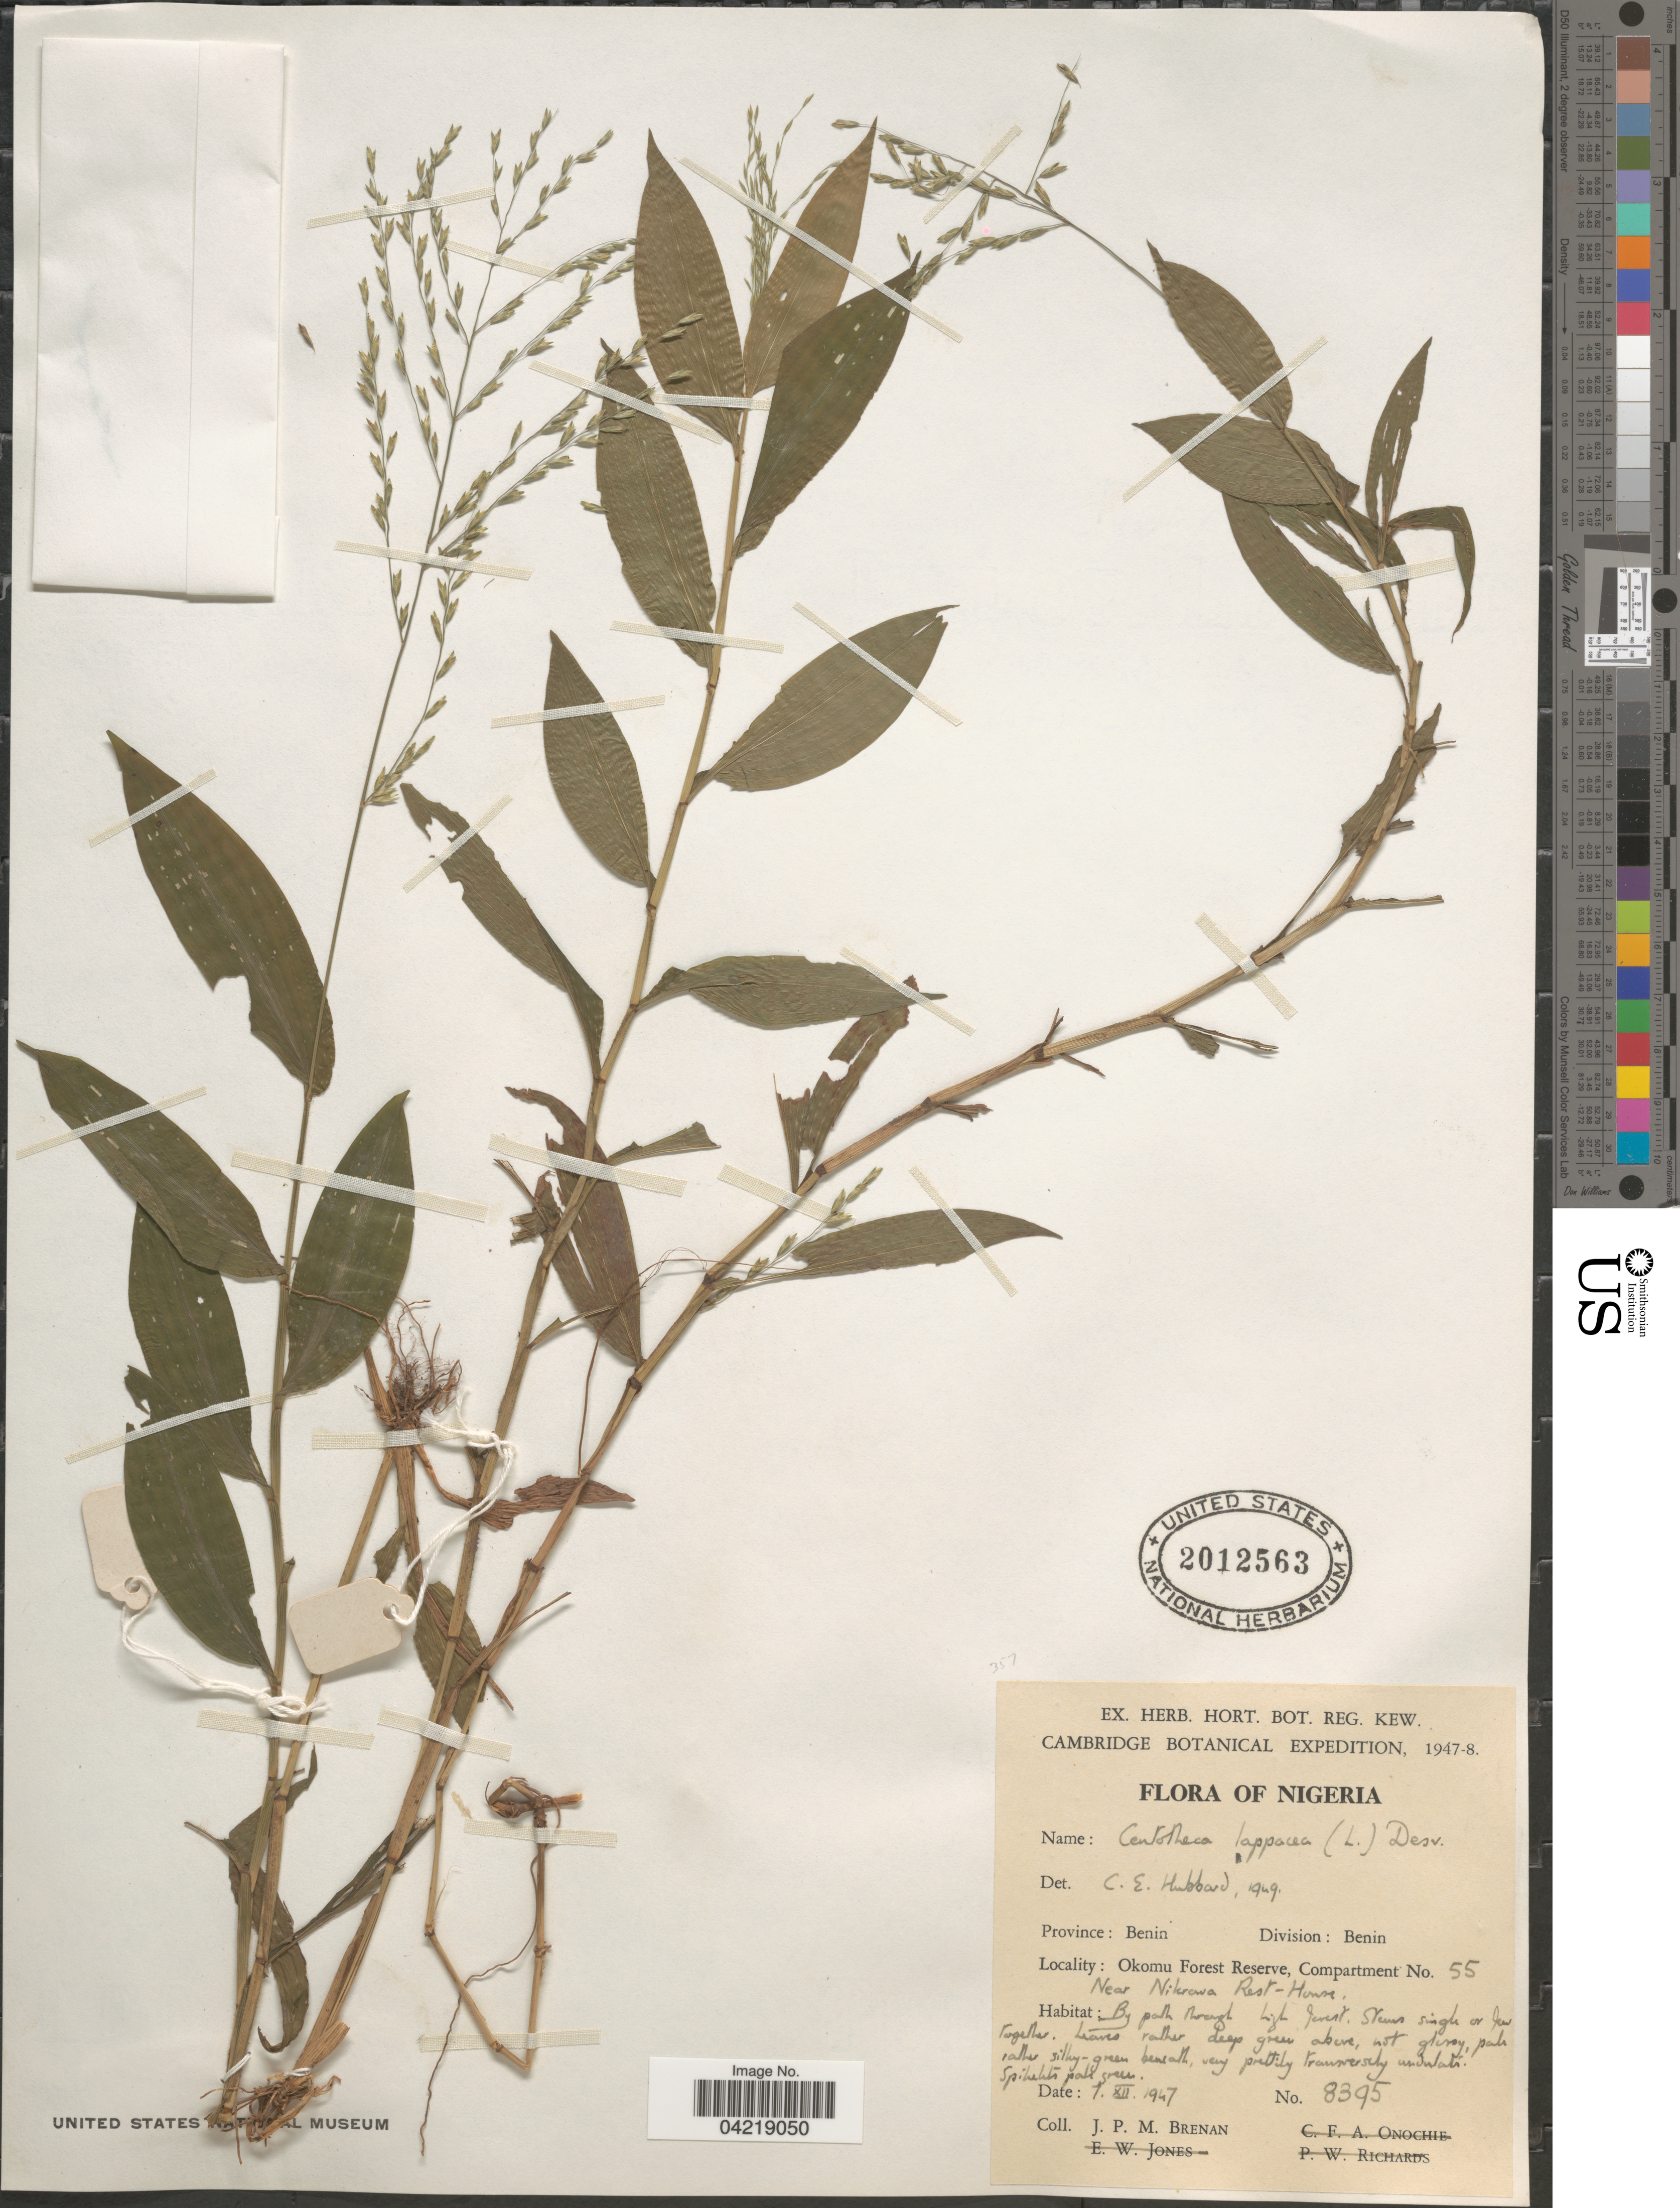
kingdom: Plantae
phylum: Tracheophyta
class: Liliopsida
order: Poales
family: Poaceae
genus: Centotheca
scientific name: Centotheca lappacea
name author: (L.) Desv.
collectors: J. Brenan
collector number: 8395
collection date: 1947-12-07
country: Nigeria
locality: Cambridge Botanical Expedition, 1947-8. Province: Benin Division: Benin. Okomu Forest Reserve, Compartment No. 55. Near Nikrewa Rest-House.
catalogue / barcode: US 2012563